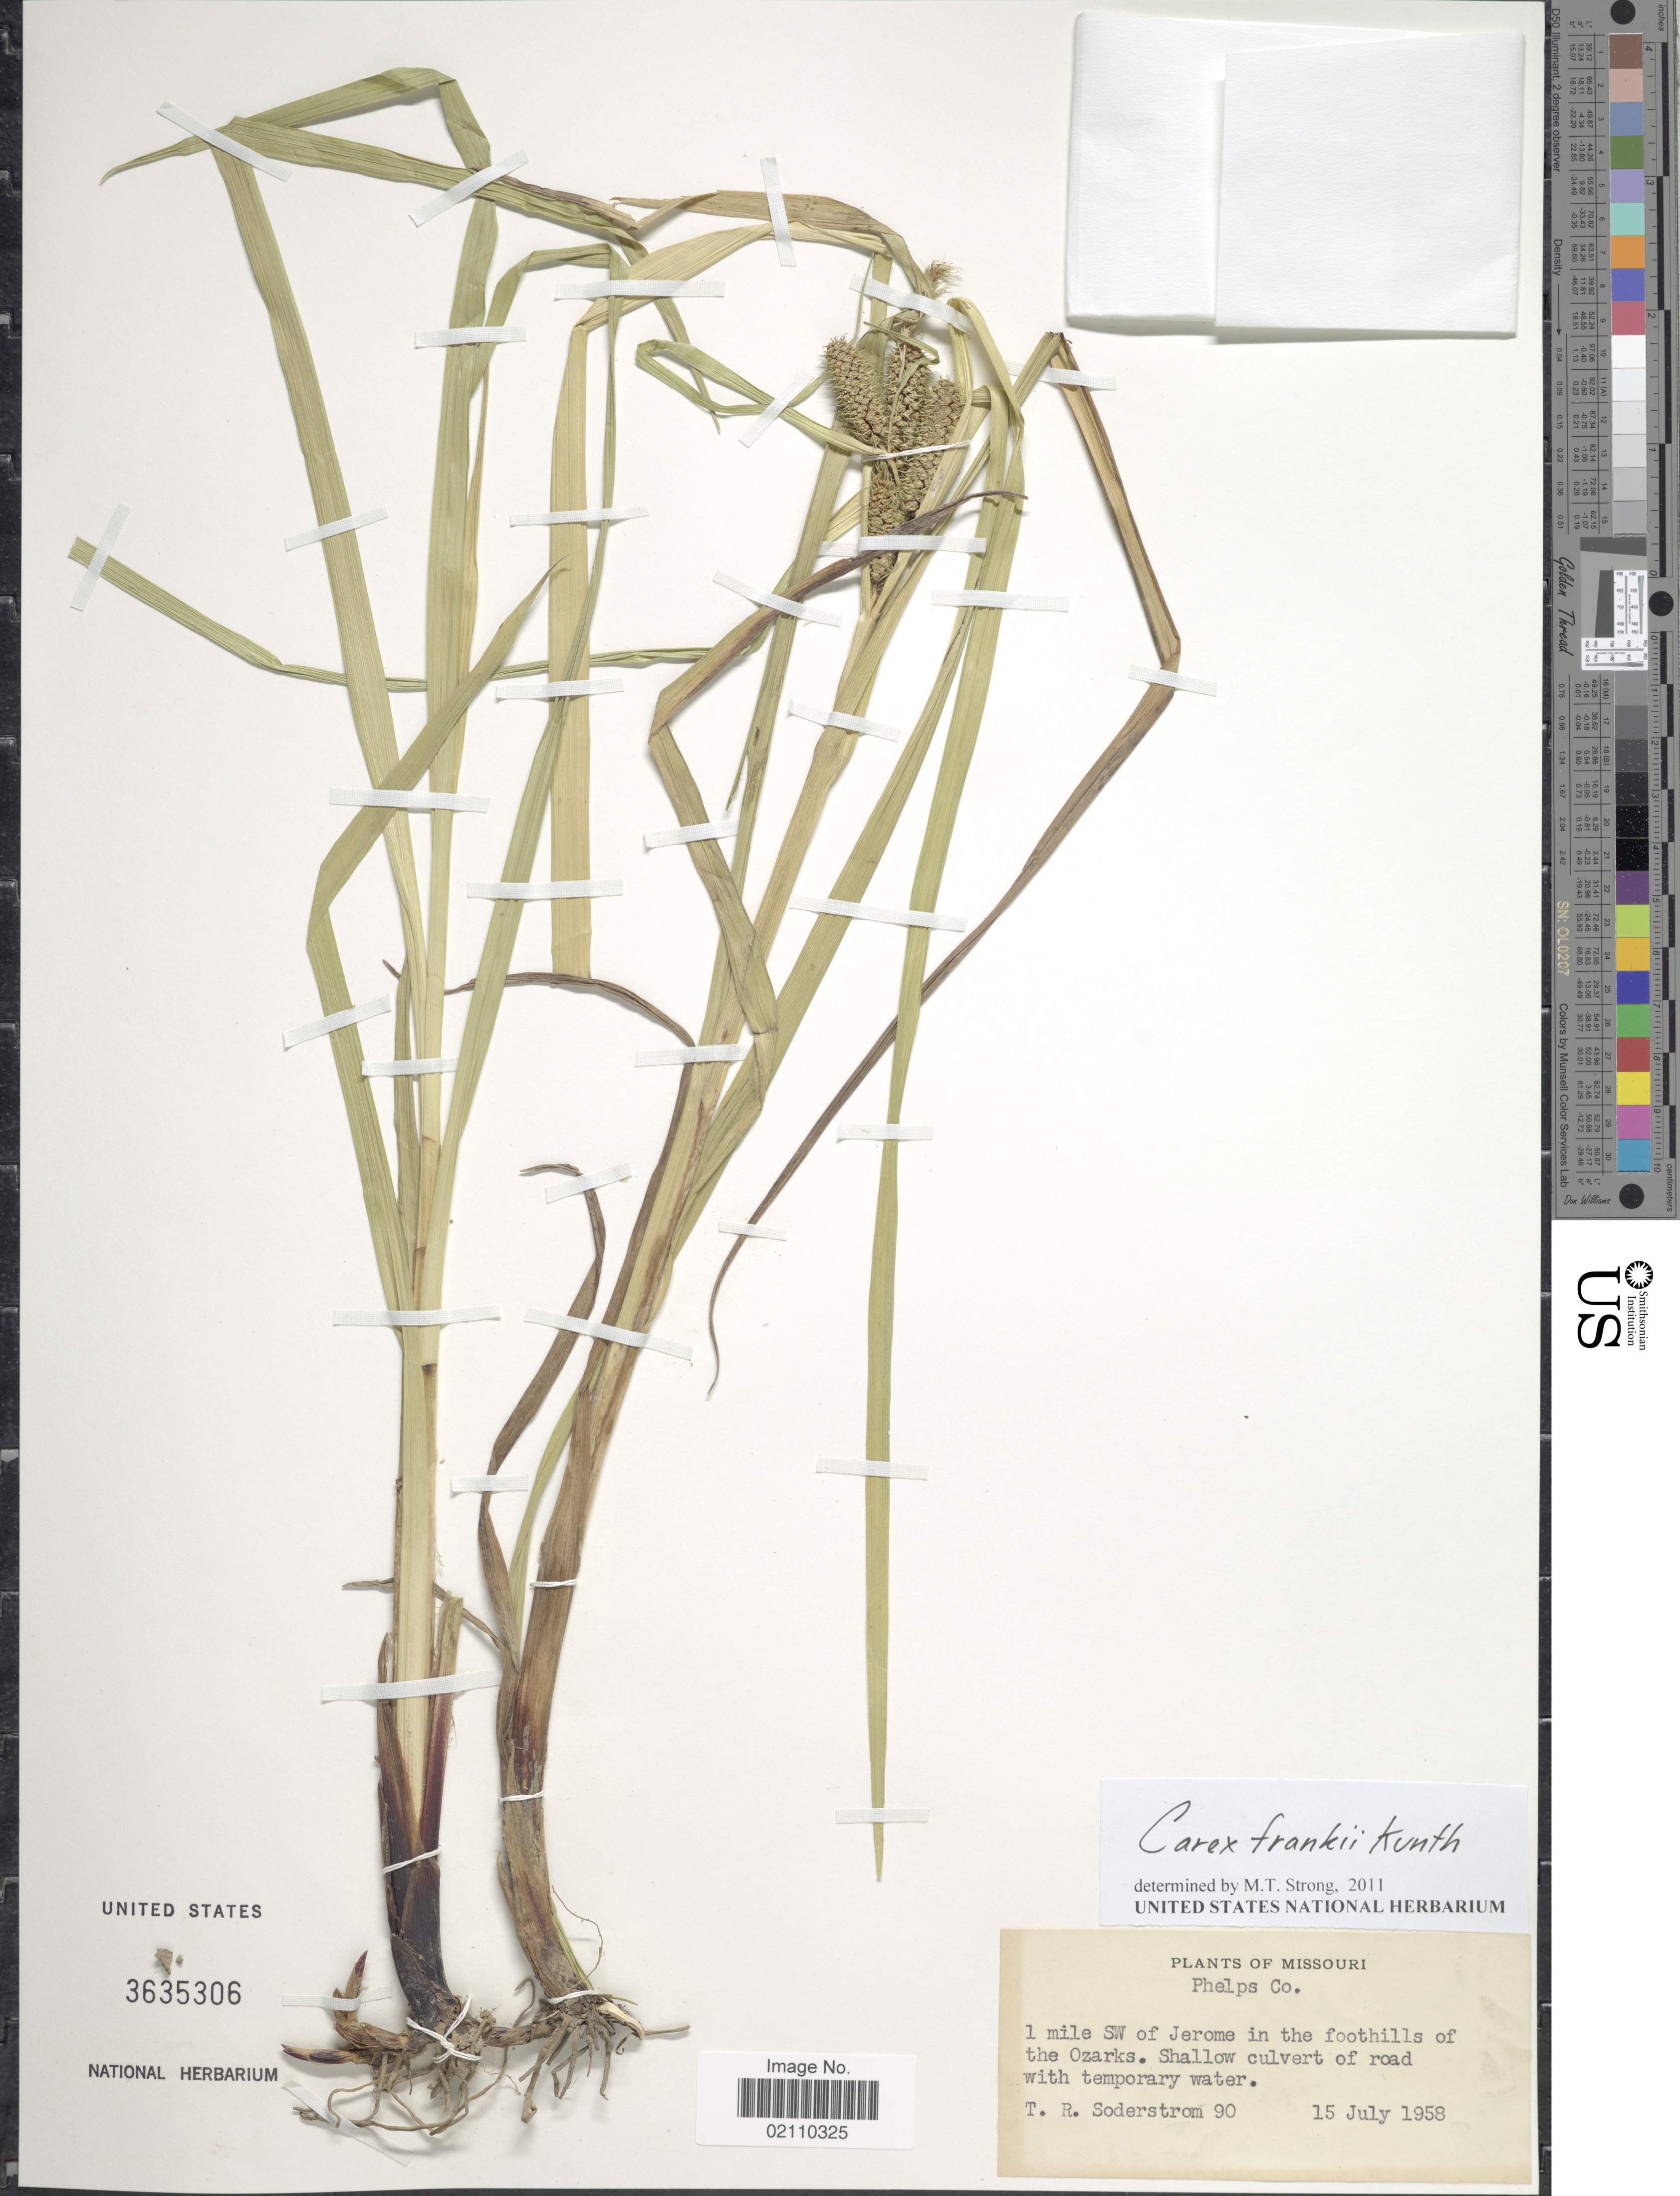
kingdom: Plantae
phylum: Tracheophyta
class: Liliopsida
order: Poales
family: Cyperaceae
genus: Carex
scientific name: Carex frankii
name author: Kunth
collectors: T. R. Soderstrom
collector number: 90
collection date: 1958-07-15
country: United States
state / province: Missouri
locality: Phelps Co., 1 mile SW of Jerome in the foothills of the Ozarks, shallow culvert of road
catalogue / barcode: US 3635306